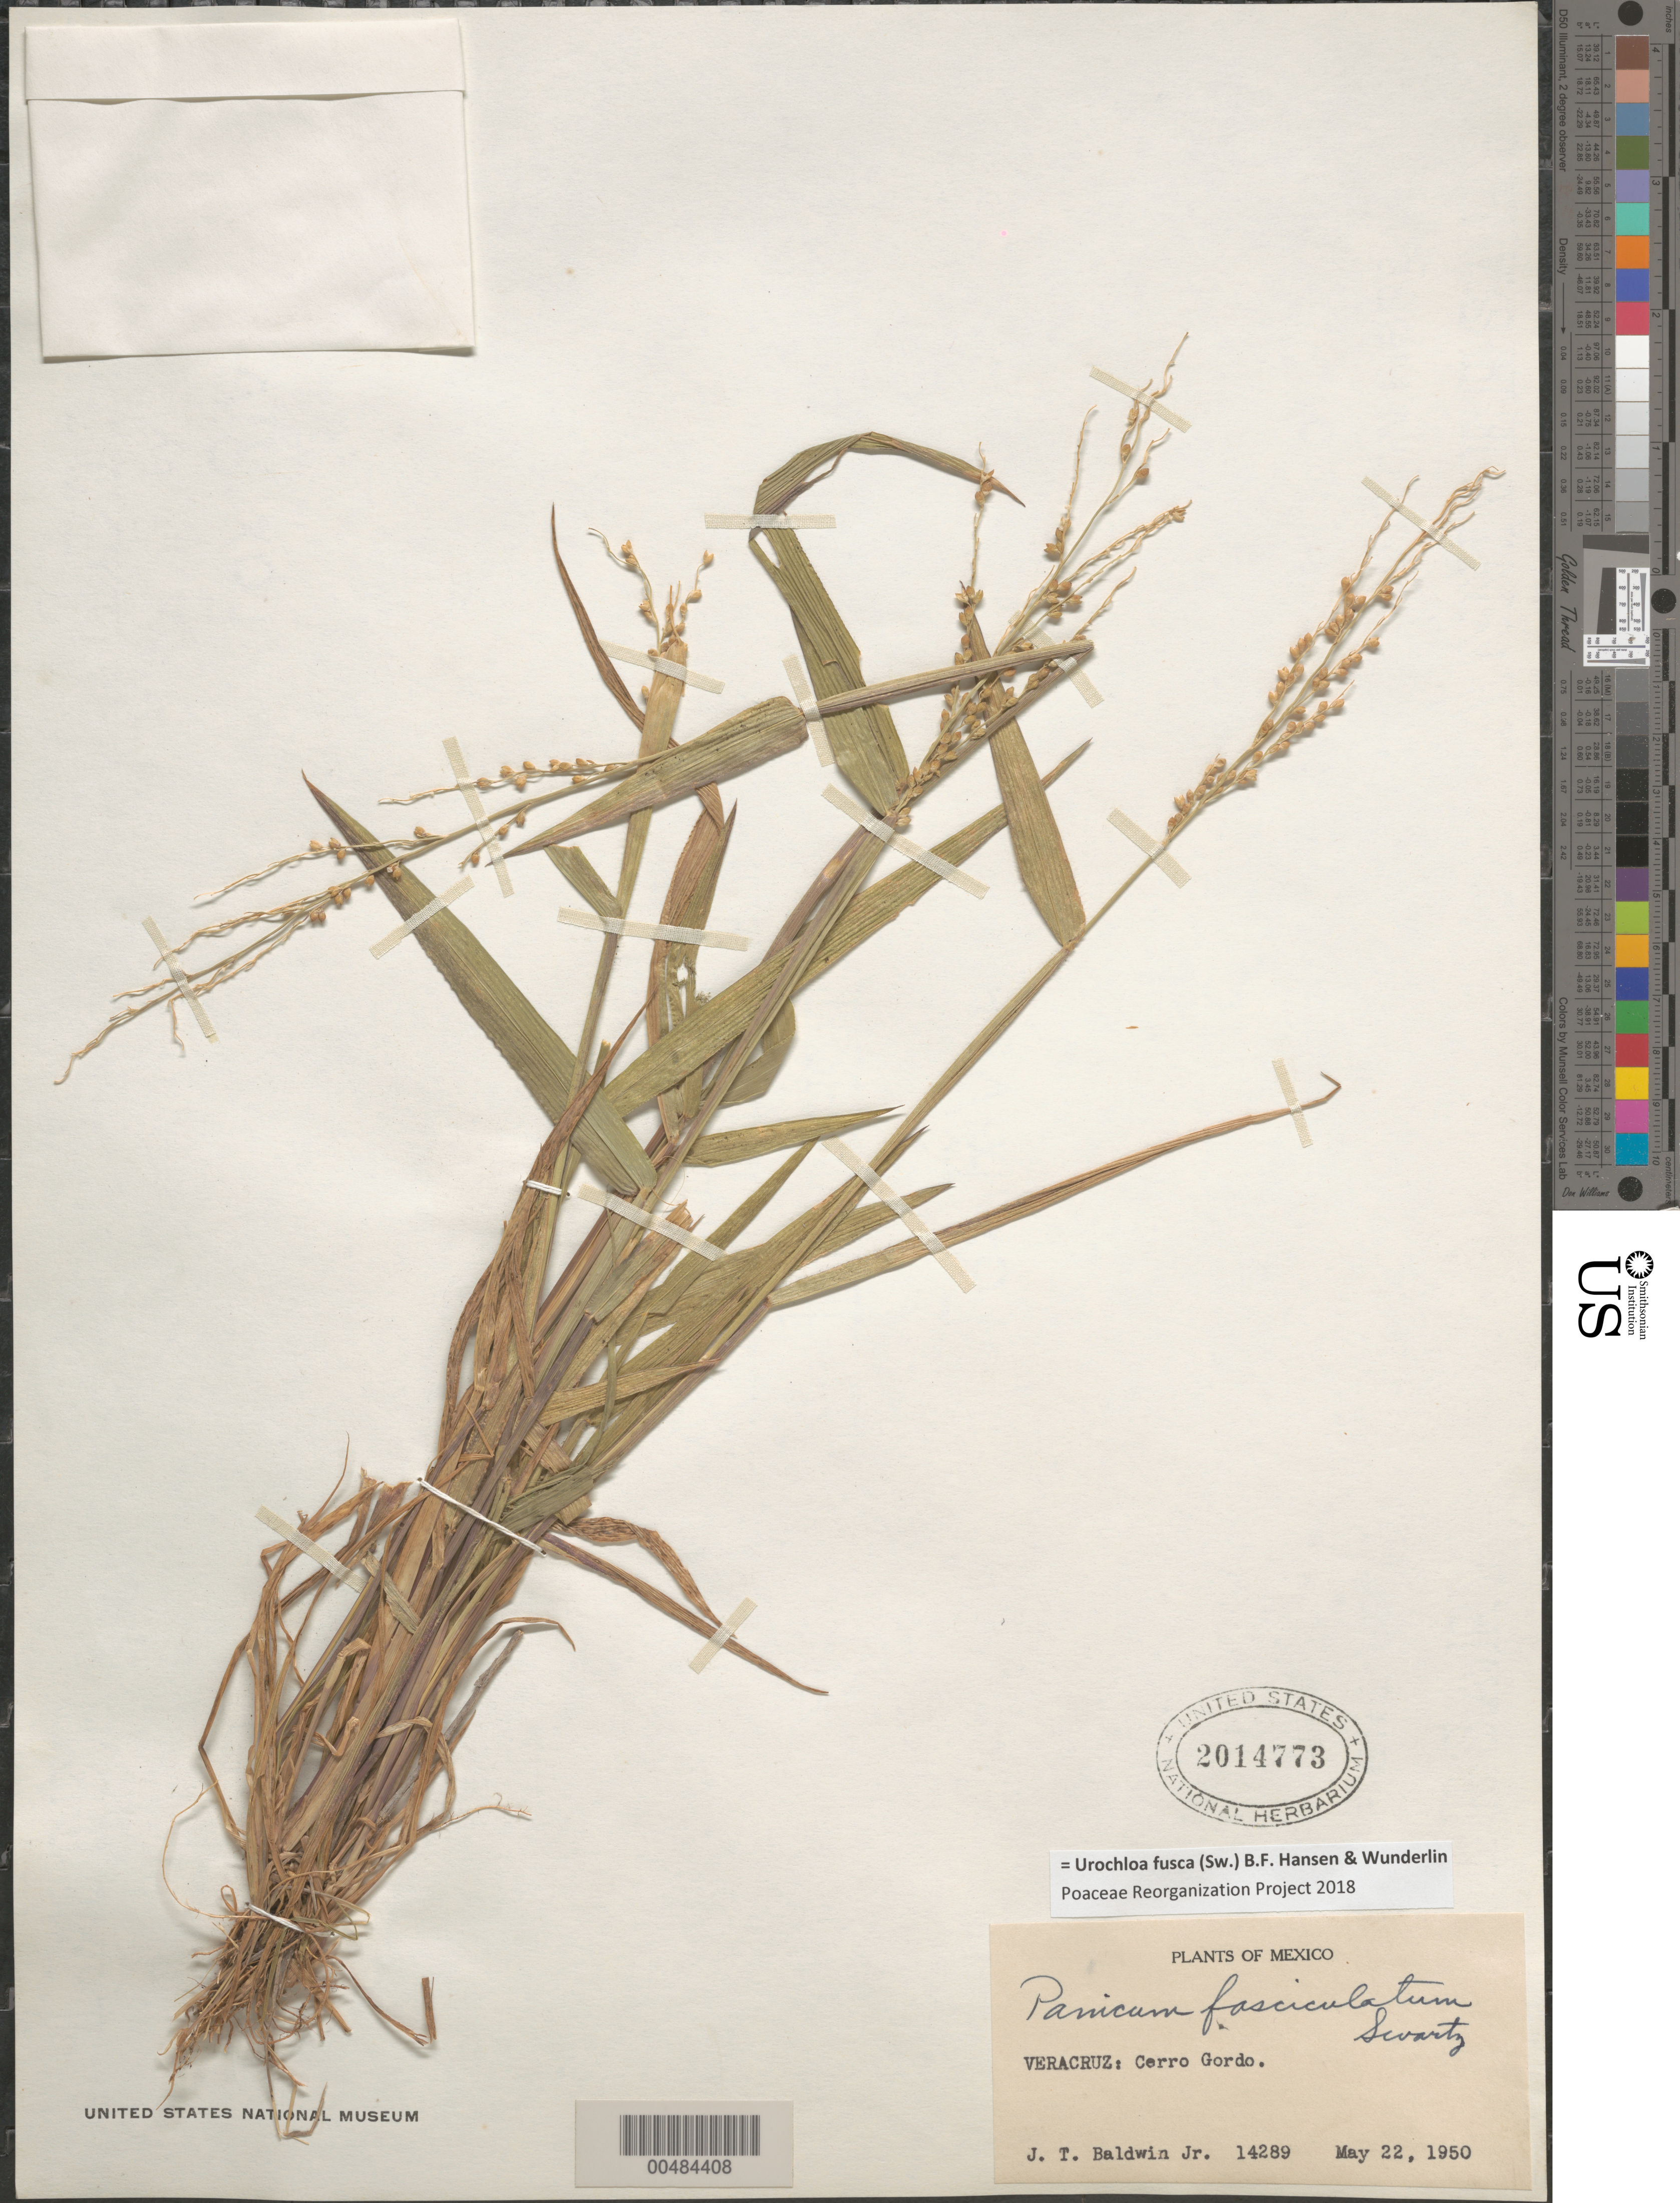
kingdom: Plantae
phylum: Tracheophyta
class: Liliopsida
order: Poales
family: Poaceae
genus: Brachiaria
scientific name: Brachiaria fasciculata var. reticulata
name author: (Torr.) Beetle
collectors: J. T. Baldwin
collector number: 14289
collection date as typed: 22 May 1950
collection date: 1950-05-22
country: Mexico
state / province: Veracruz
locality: Cerro Gordo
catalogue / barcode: US 2014773